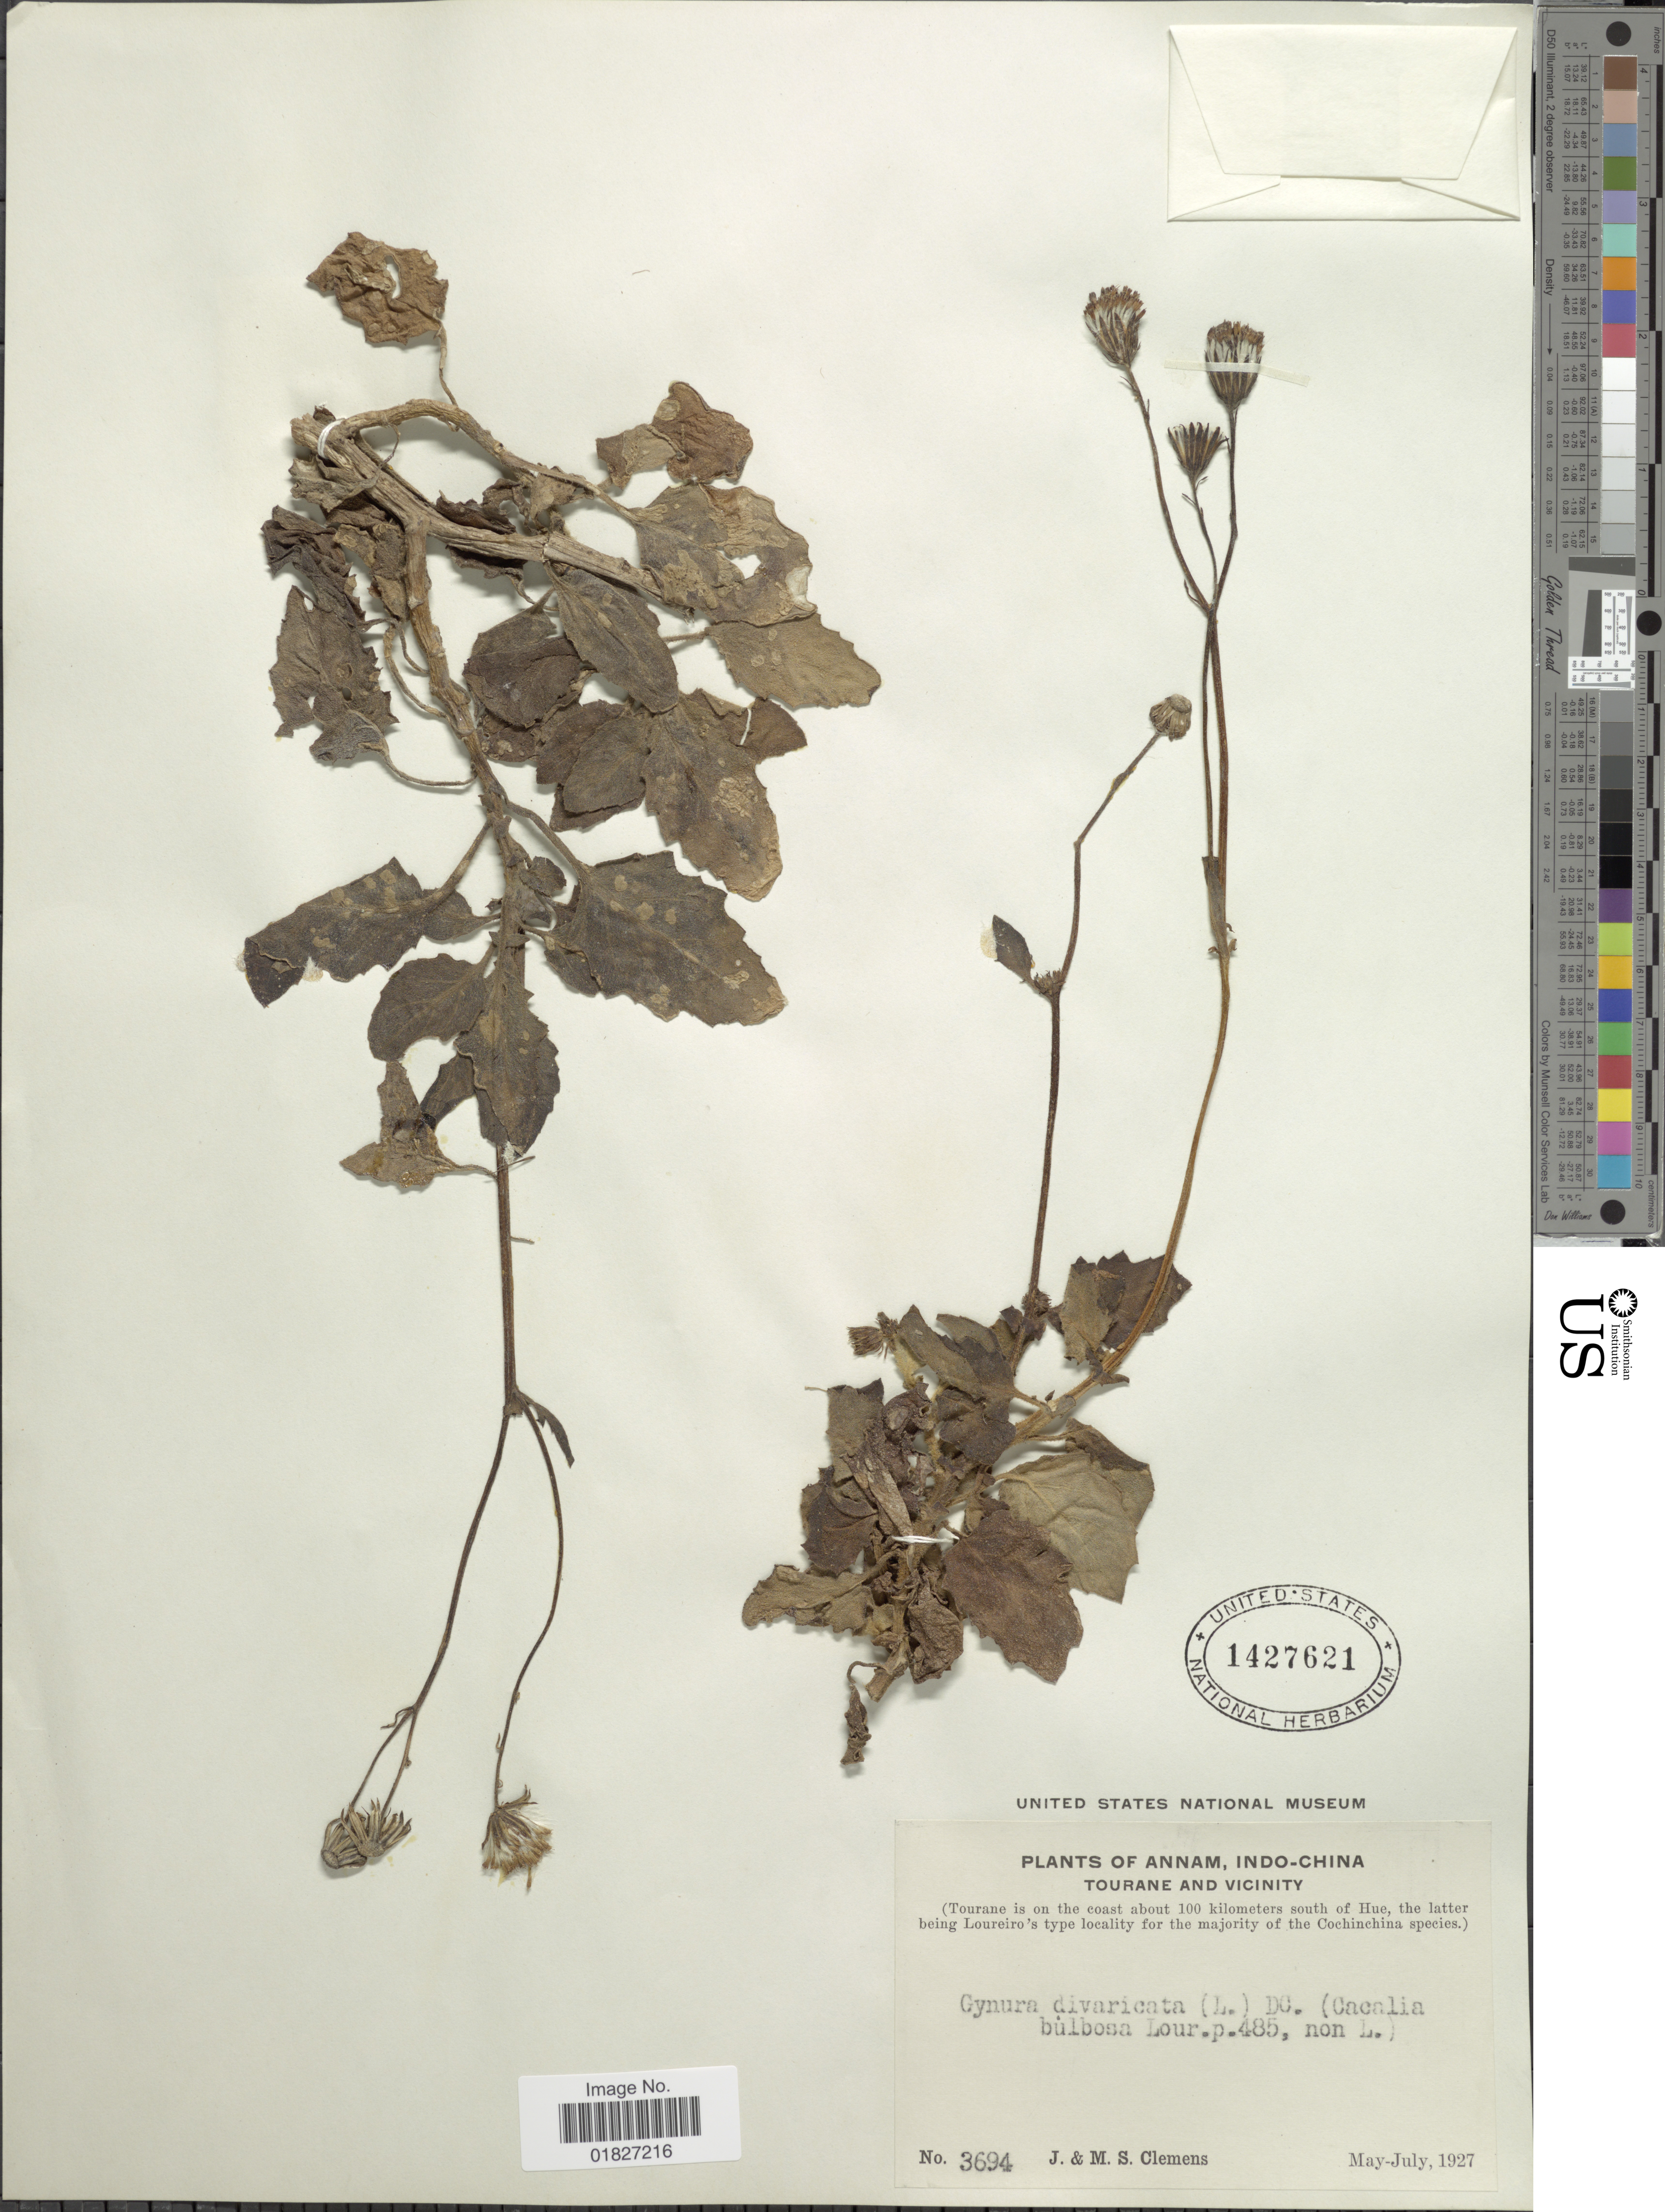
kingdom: Plantae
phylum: Tracheophyta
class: Magnoliopsida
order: Asterales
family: Asteraceae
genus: Gynura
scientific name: Gynura divaricata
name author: (L.) DC.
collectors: J. Clemens & M. S. Clemens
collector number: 3694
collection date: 1927-05/1927-07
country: Vietnam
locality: Annam, Indo-China, Tourane and Vicinity (Tourane is on the coast about 100 kilometers south of Hue)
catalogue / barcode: US 1427621